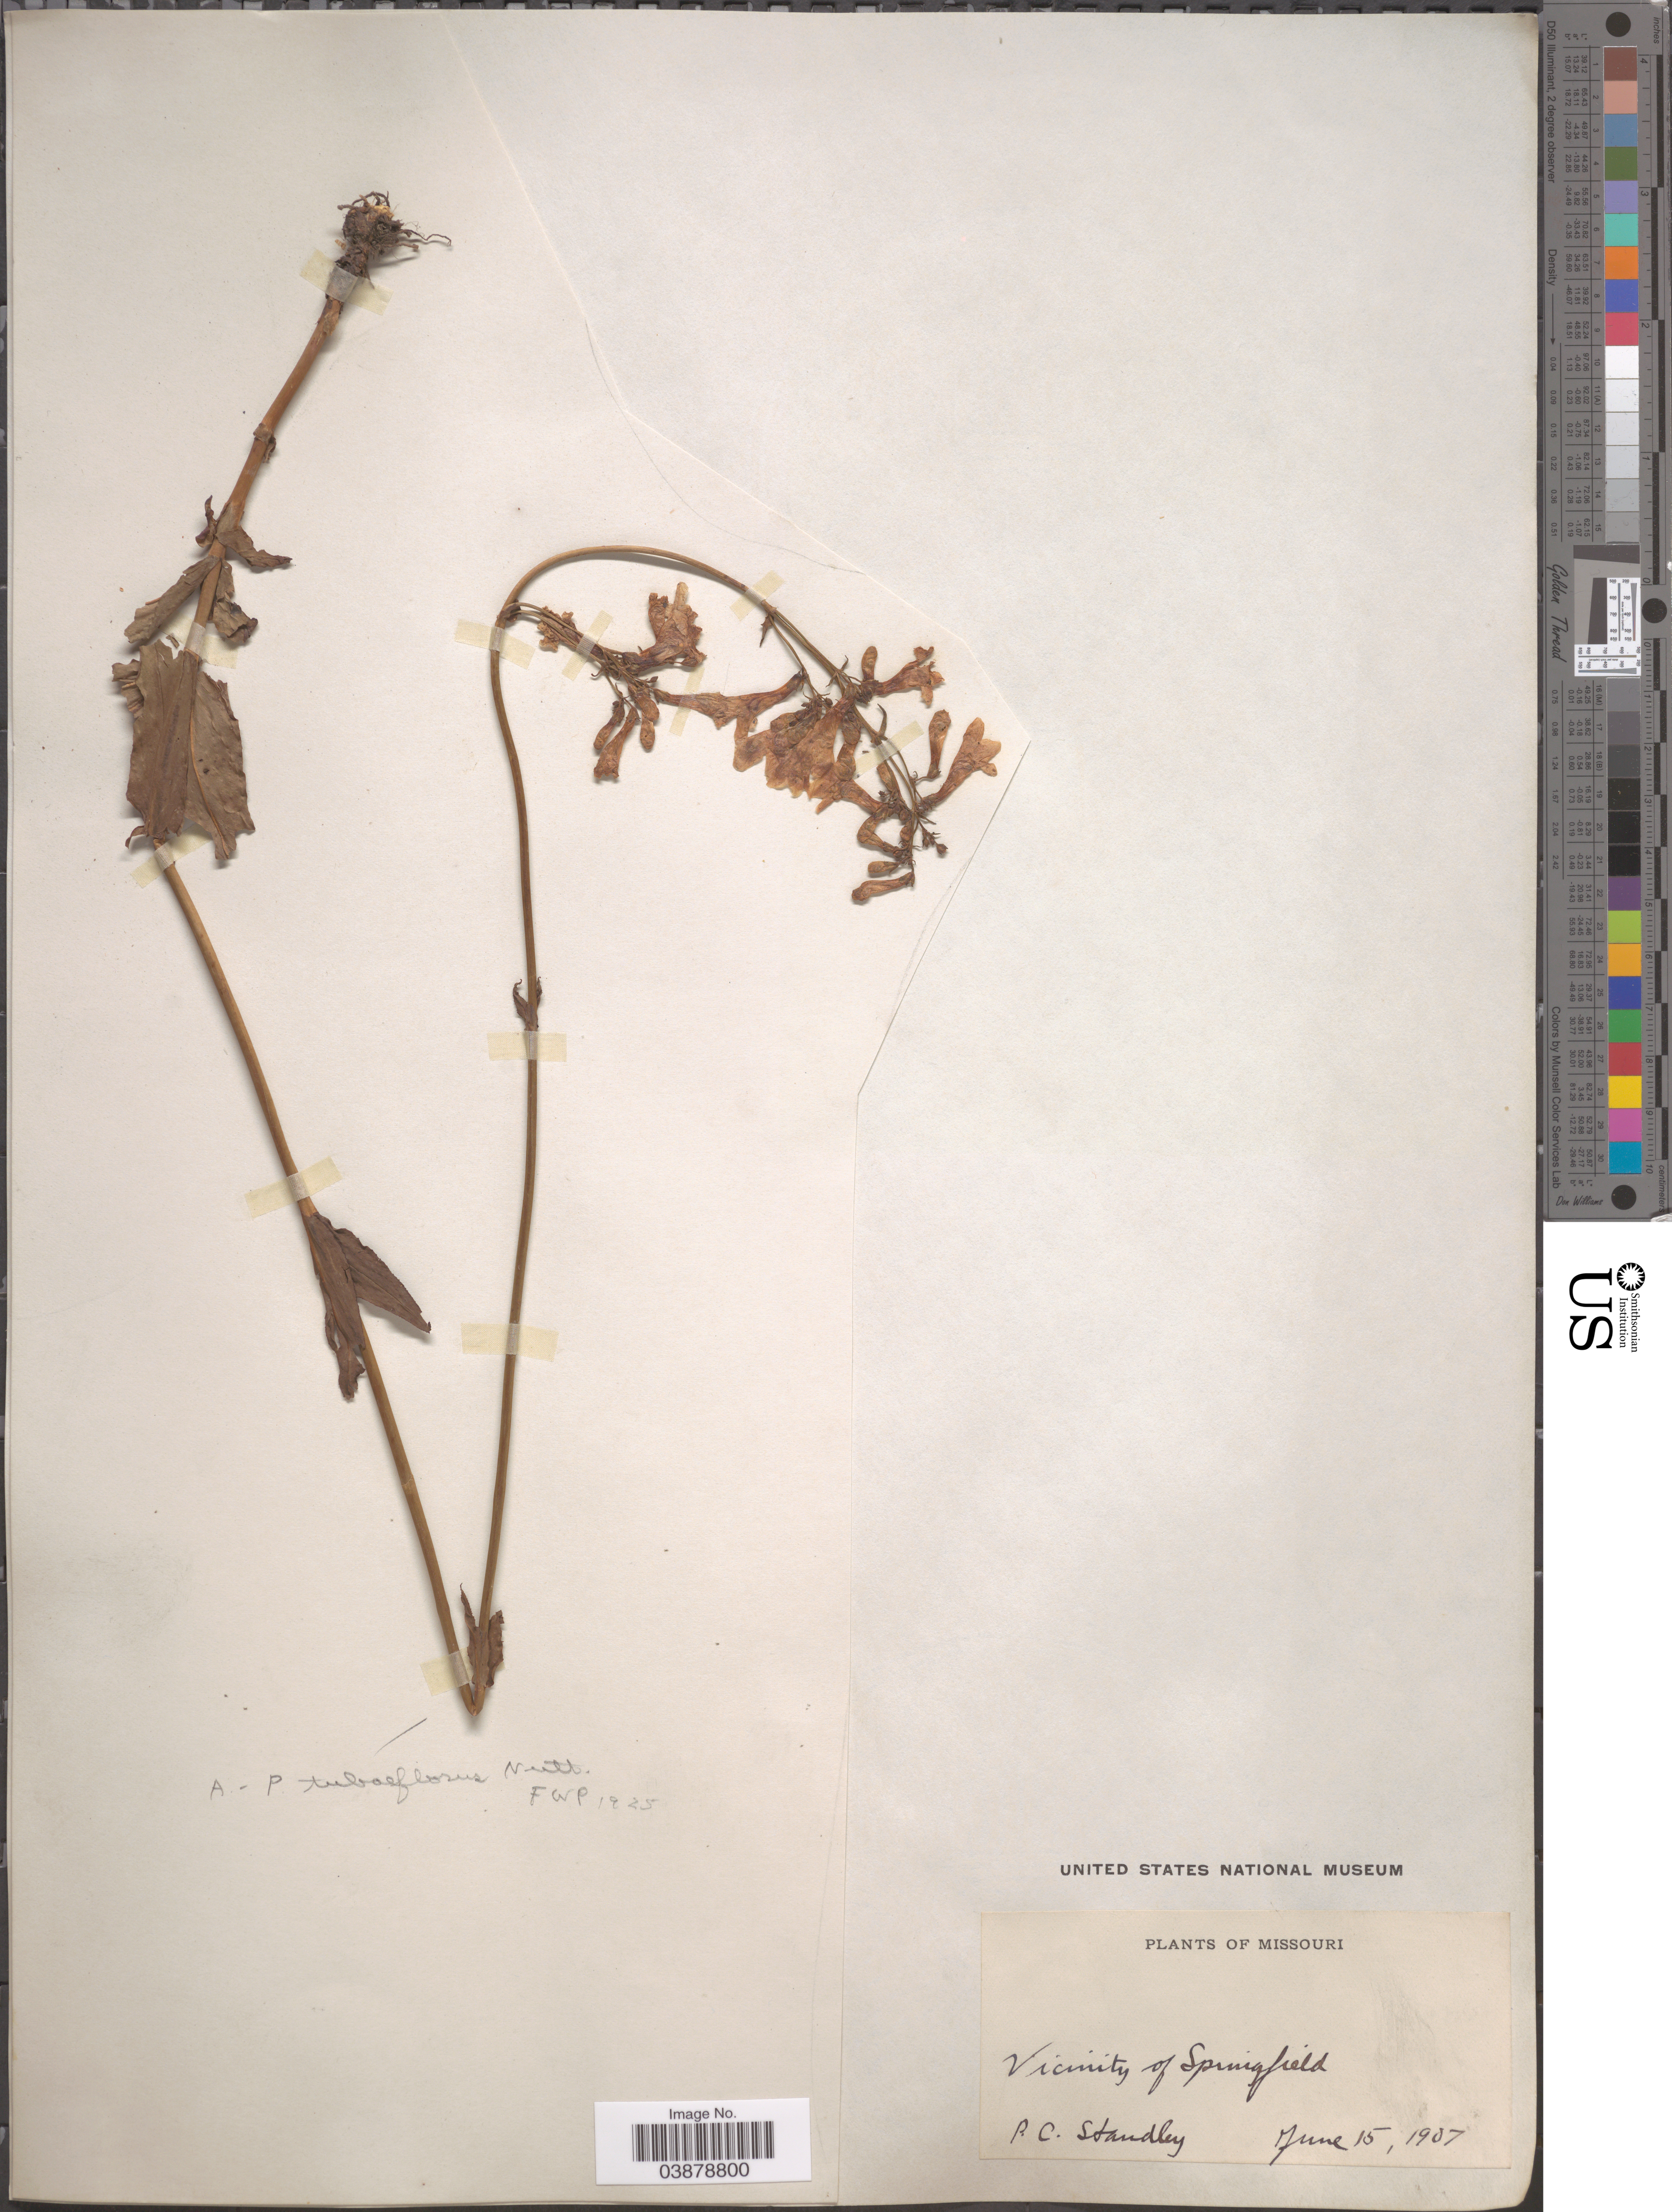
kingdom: Plantae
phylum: Tracheophyta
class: Magnoliopsida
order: Lamiales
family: Plantaginaceae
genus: Penstemon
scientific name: Penstemon tubaeflorus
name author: Nutt.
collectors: P. C. Standley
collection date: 1907-06-15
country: United States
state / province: Missouri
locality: Vicinity of Springfield.